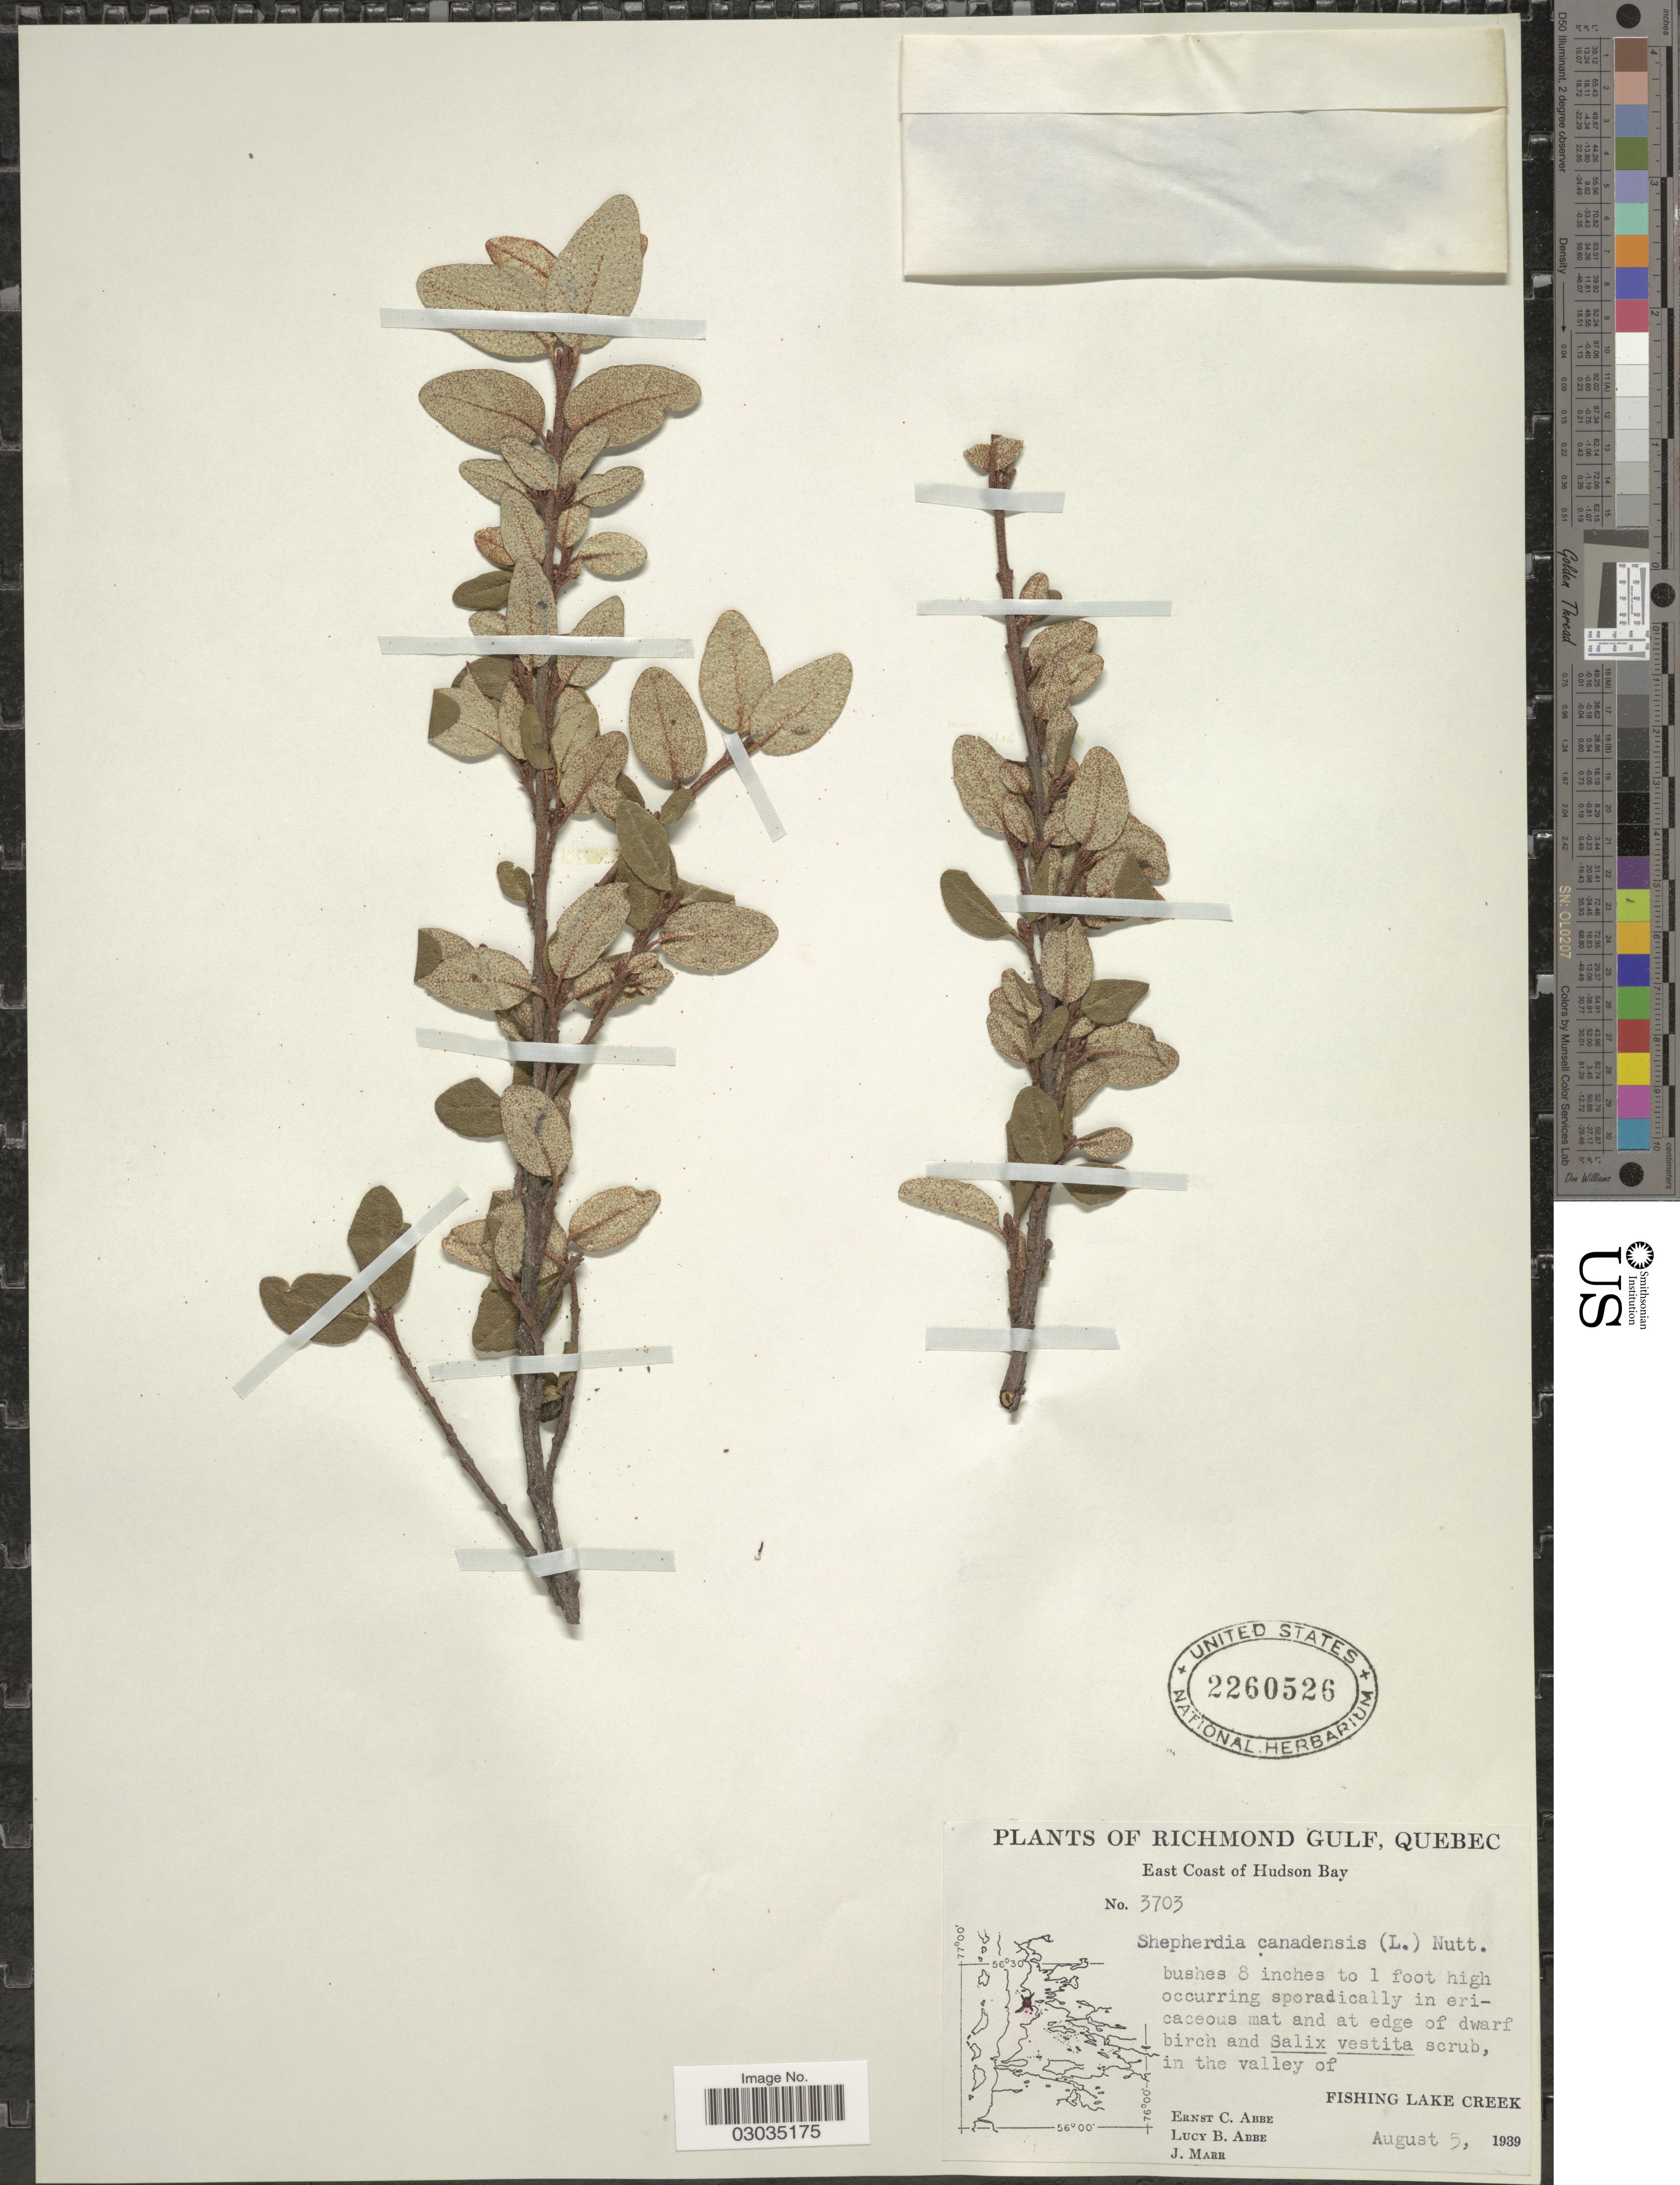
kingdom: Plantae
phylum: Tracheophyta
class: Magnoliopsida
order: Rosales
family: Elaeagnaceae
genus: Shepherdia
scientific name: Shepherdia canadensis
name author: (L.) Nutt.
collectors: E. C. Abbe, L. B. Abbe & J. Marr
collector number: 3703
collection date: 1939-08-05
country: Canada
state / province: Quebec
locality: Richmond Gulf, East Coast & Hudson Bay, in the valley of Fishing Lake Creek.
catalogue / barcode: US 2260526